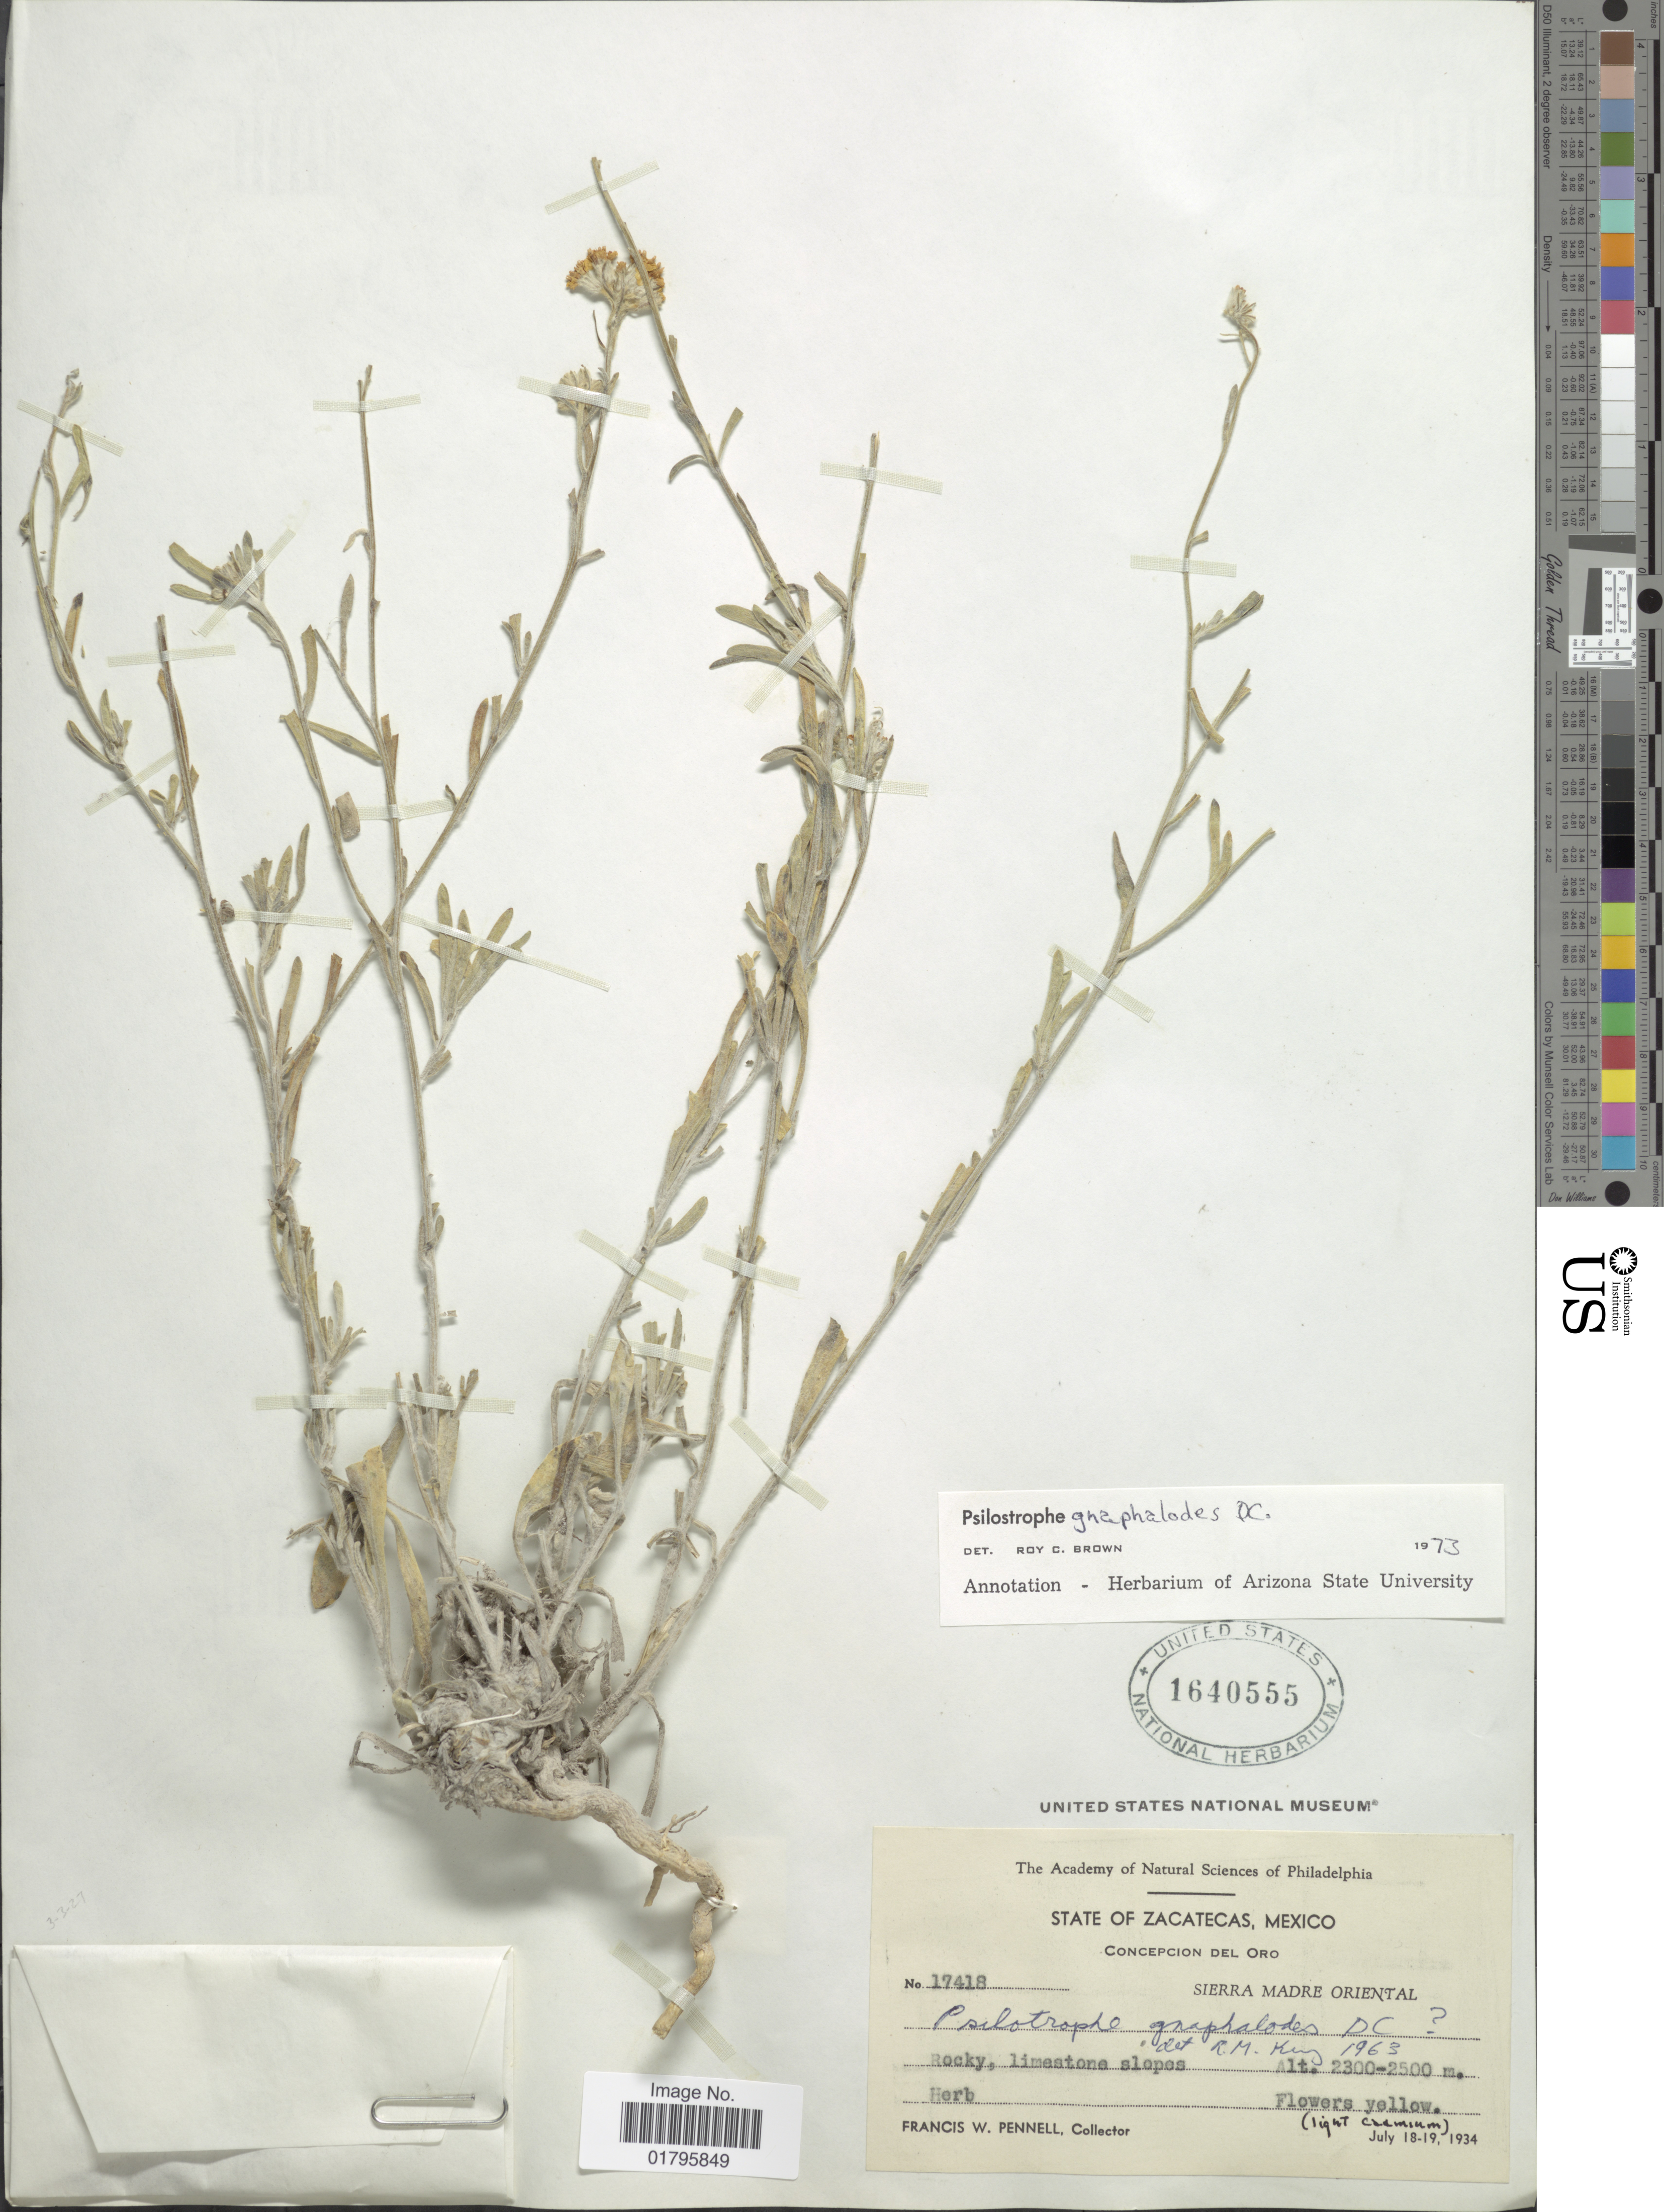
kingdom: Plantae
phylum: Tracheophyta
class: Magnoliopsida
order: Asterales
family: Asteraceae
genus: Psilostrophe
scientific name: Psilostrophe gnaphaloides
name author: DC.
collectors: F. W. Pennell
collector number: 17418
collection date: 1934-07-18/1934-07-19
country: Mexico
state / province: Zacatecas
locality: State of Zacatecas, Mexico, Concepcion del Oro, Sierra Madre Oriental.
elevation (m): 2300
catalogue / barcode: US 1640555